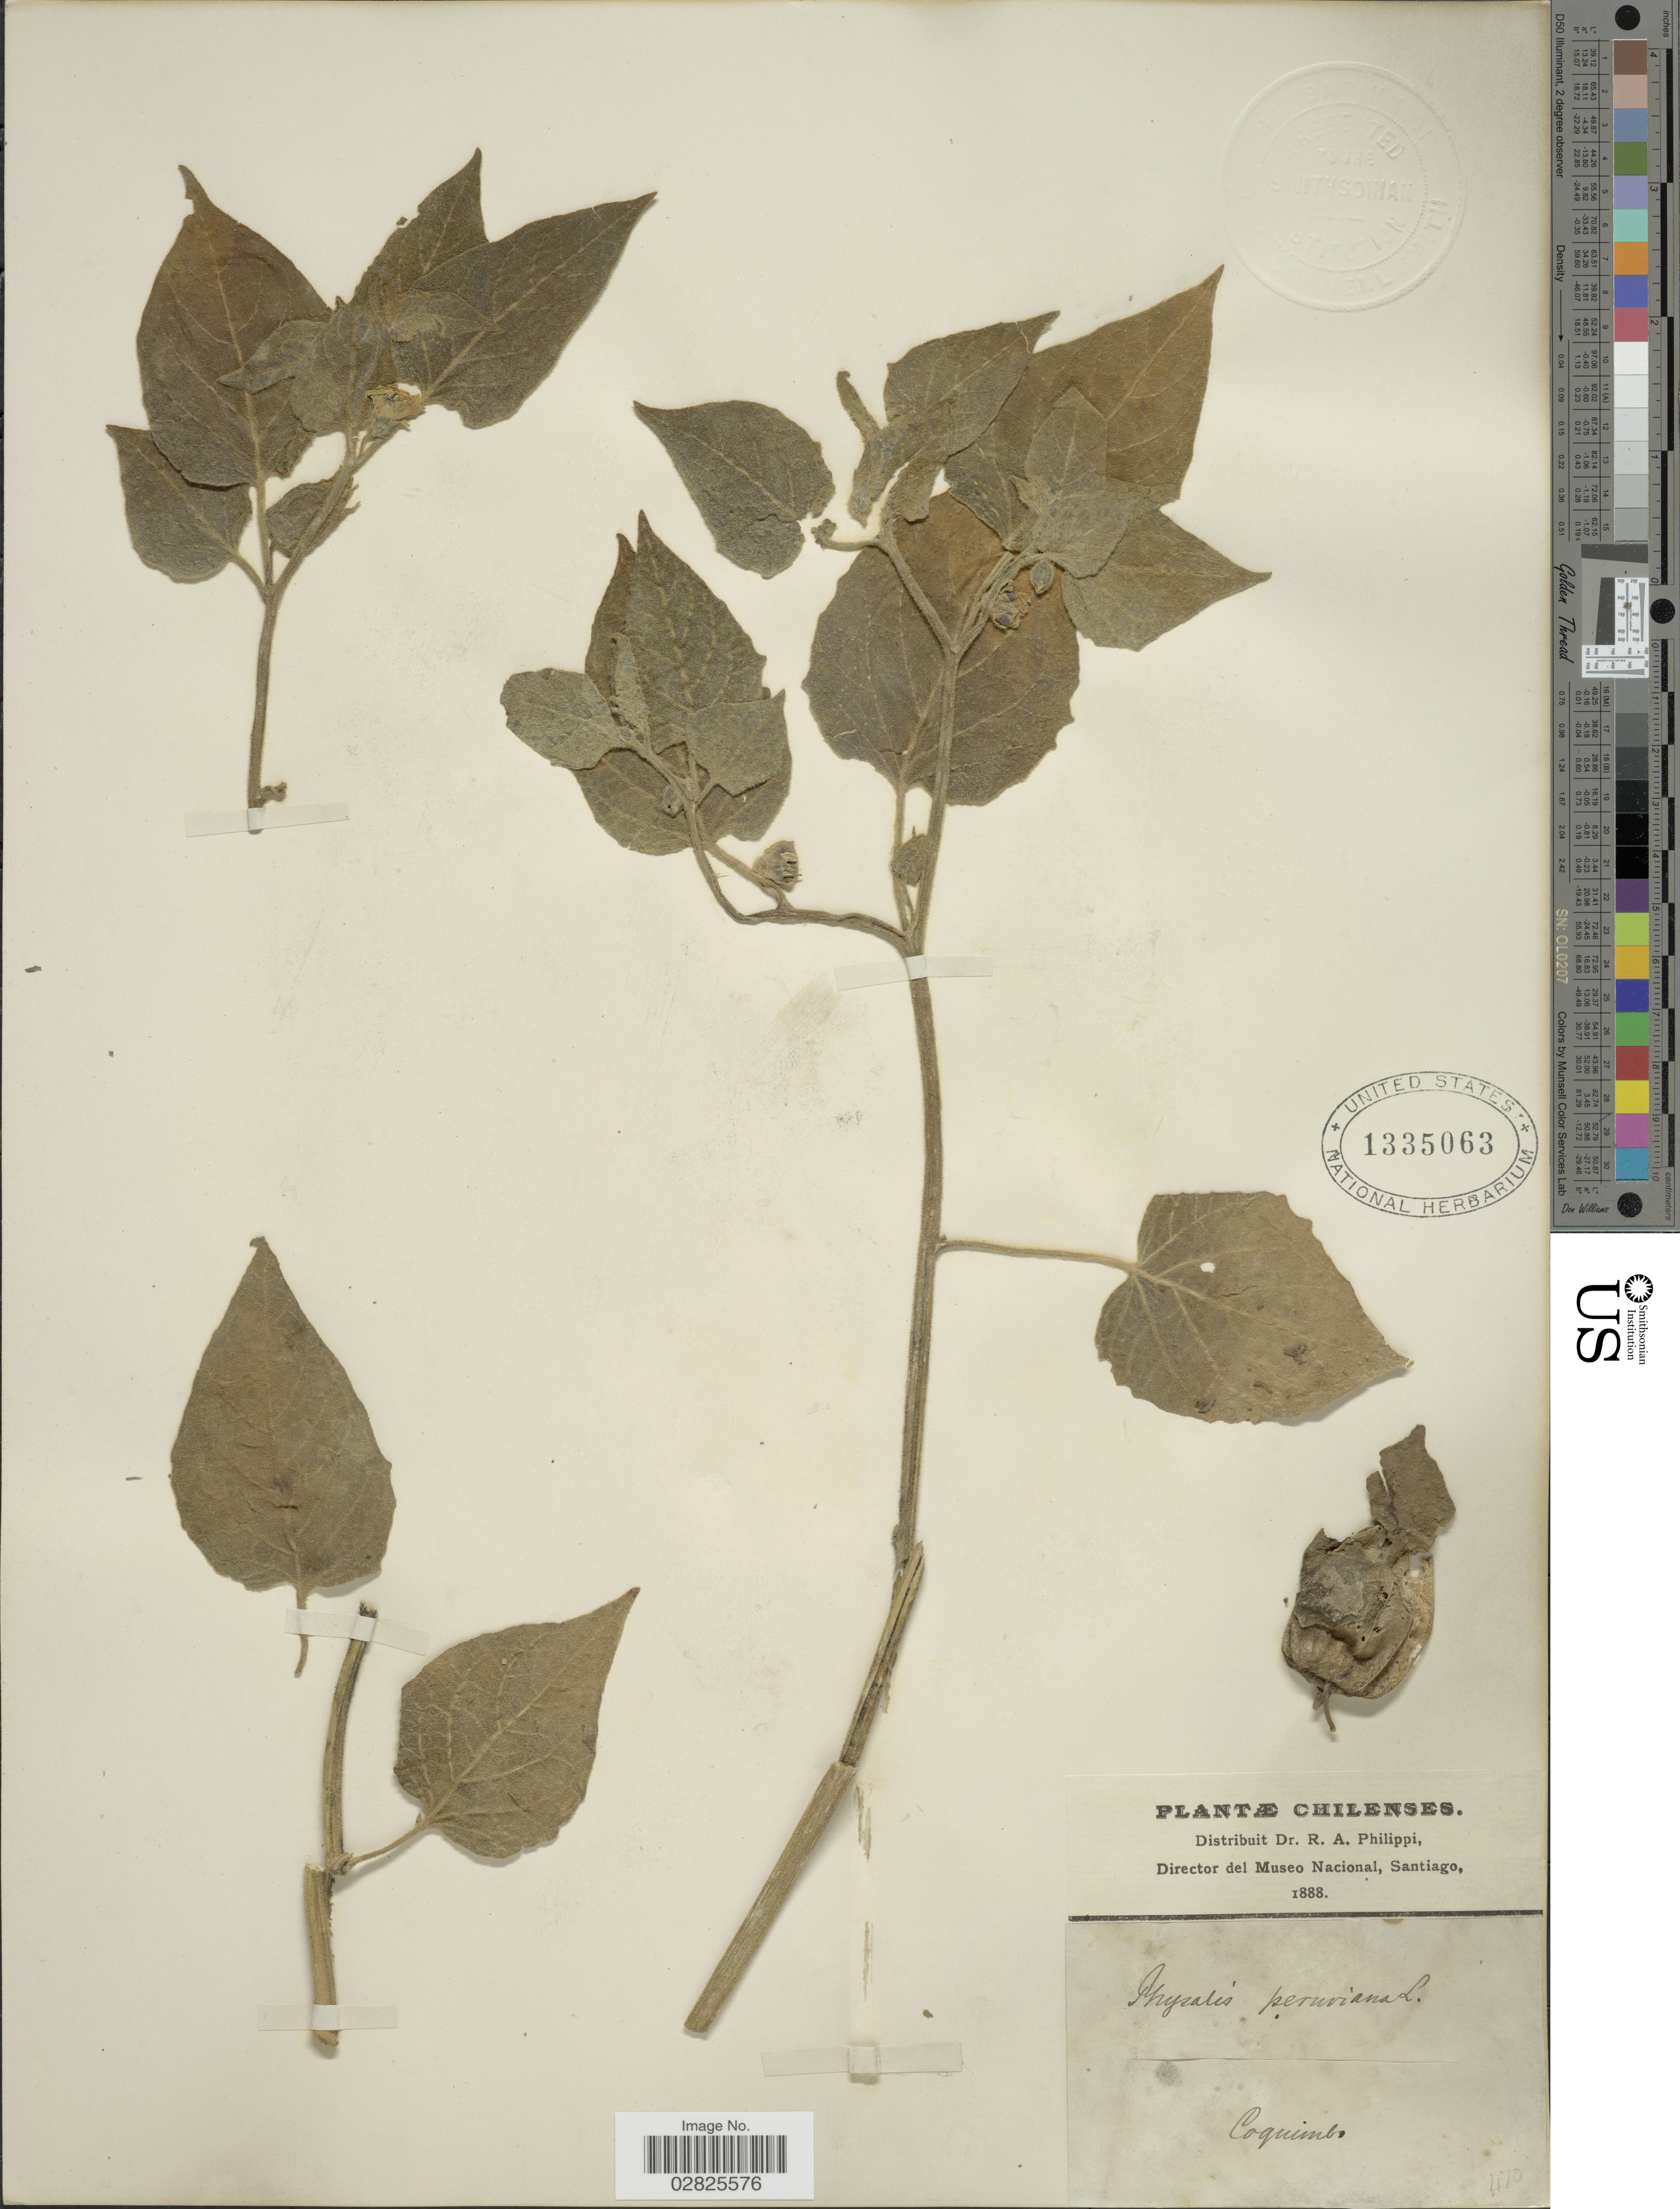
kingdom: Plantae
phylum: Tracheophyta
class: Magnoliopsida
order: Solanales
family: Solanaceae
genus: Physalis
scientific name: Physalis peruviana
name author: L.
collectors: R. A. Philippi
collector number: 410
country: Chile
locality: Chilenses. Coquimbo.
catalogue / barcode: US 1335063